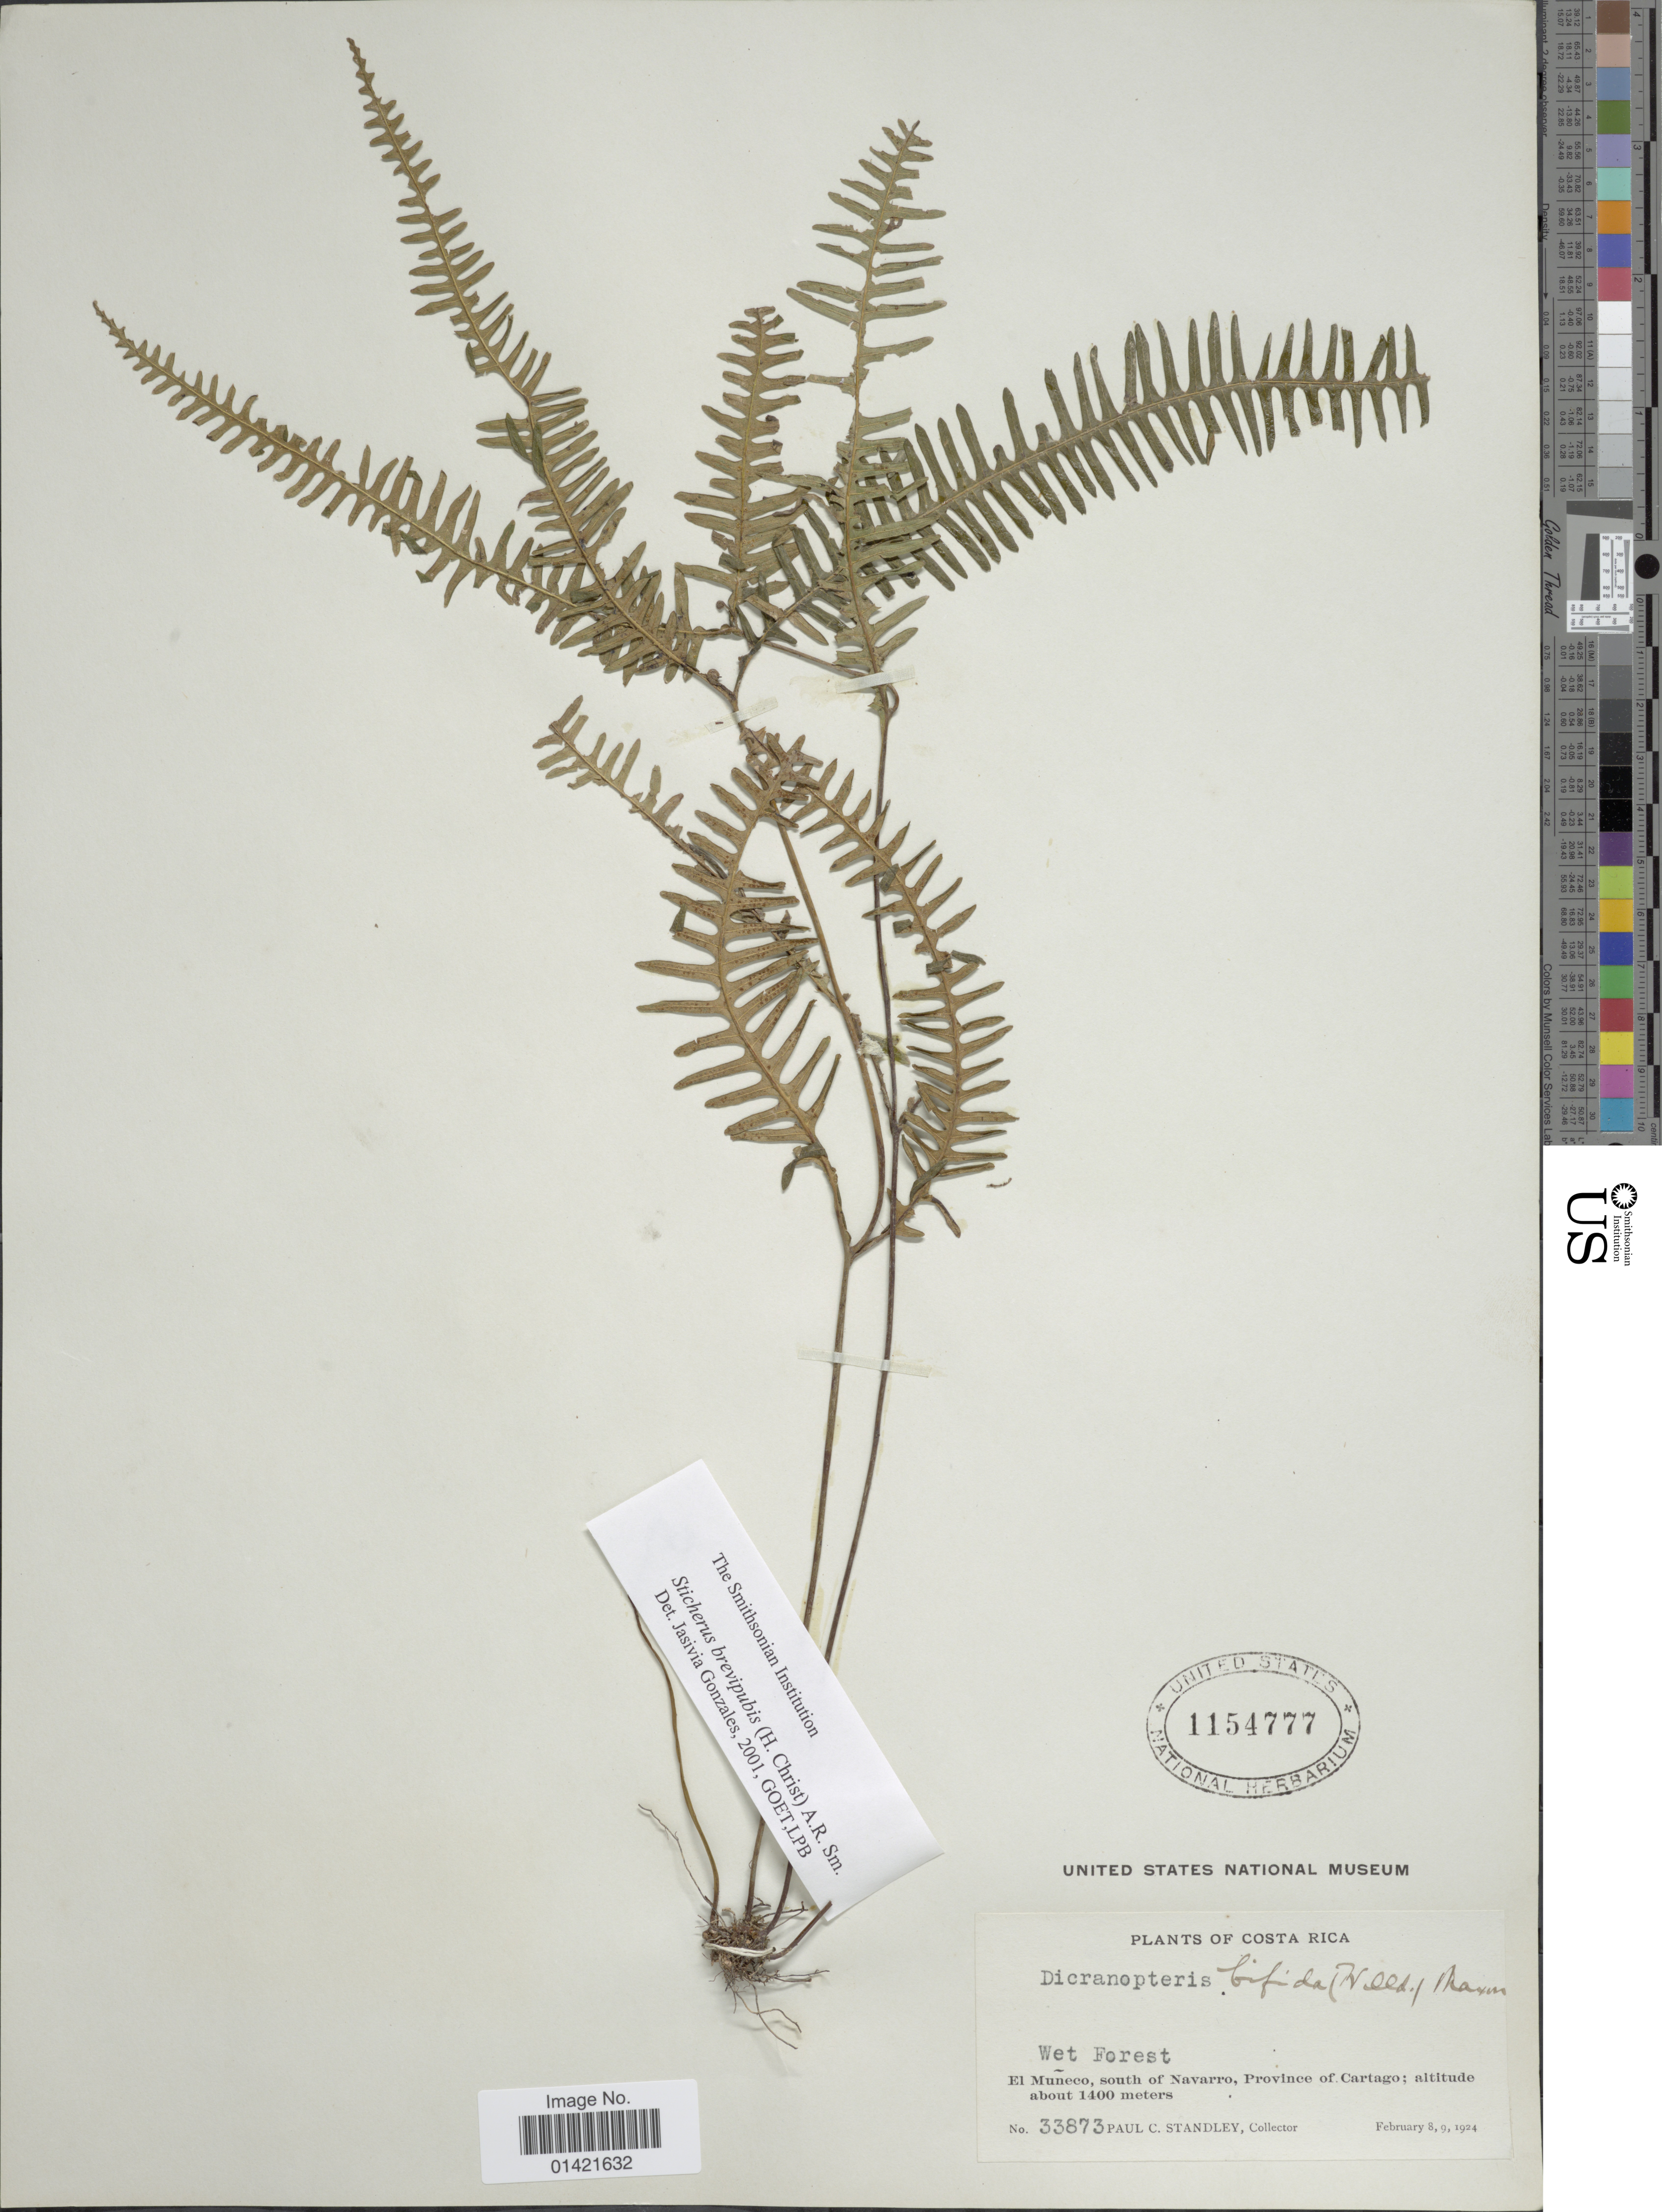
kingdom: Plantae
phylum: Tracheophyta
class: Polypodiopsida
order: Gleicheniales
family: Gleicheniaceae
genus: Sticherus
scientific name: Sticherus fulvus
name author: (Desv.) Ching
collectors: P. C. Standley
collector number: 33873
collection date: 1924-02-08/1924-02-09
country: Costa Rica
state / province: Cartago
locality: El Muneco, south of Navarro, Province of Cartago.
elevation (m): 1400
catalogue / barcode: US 1154777